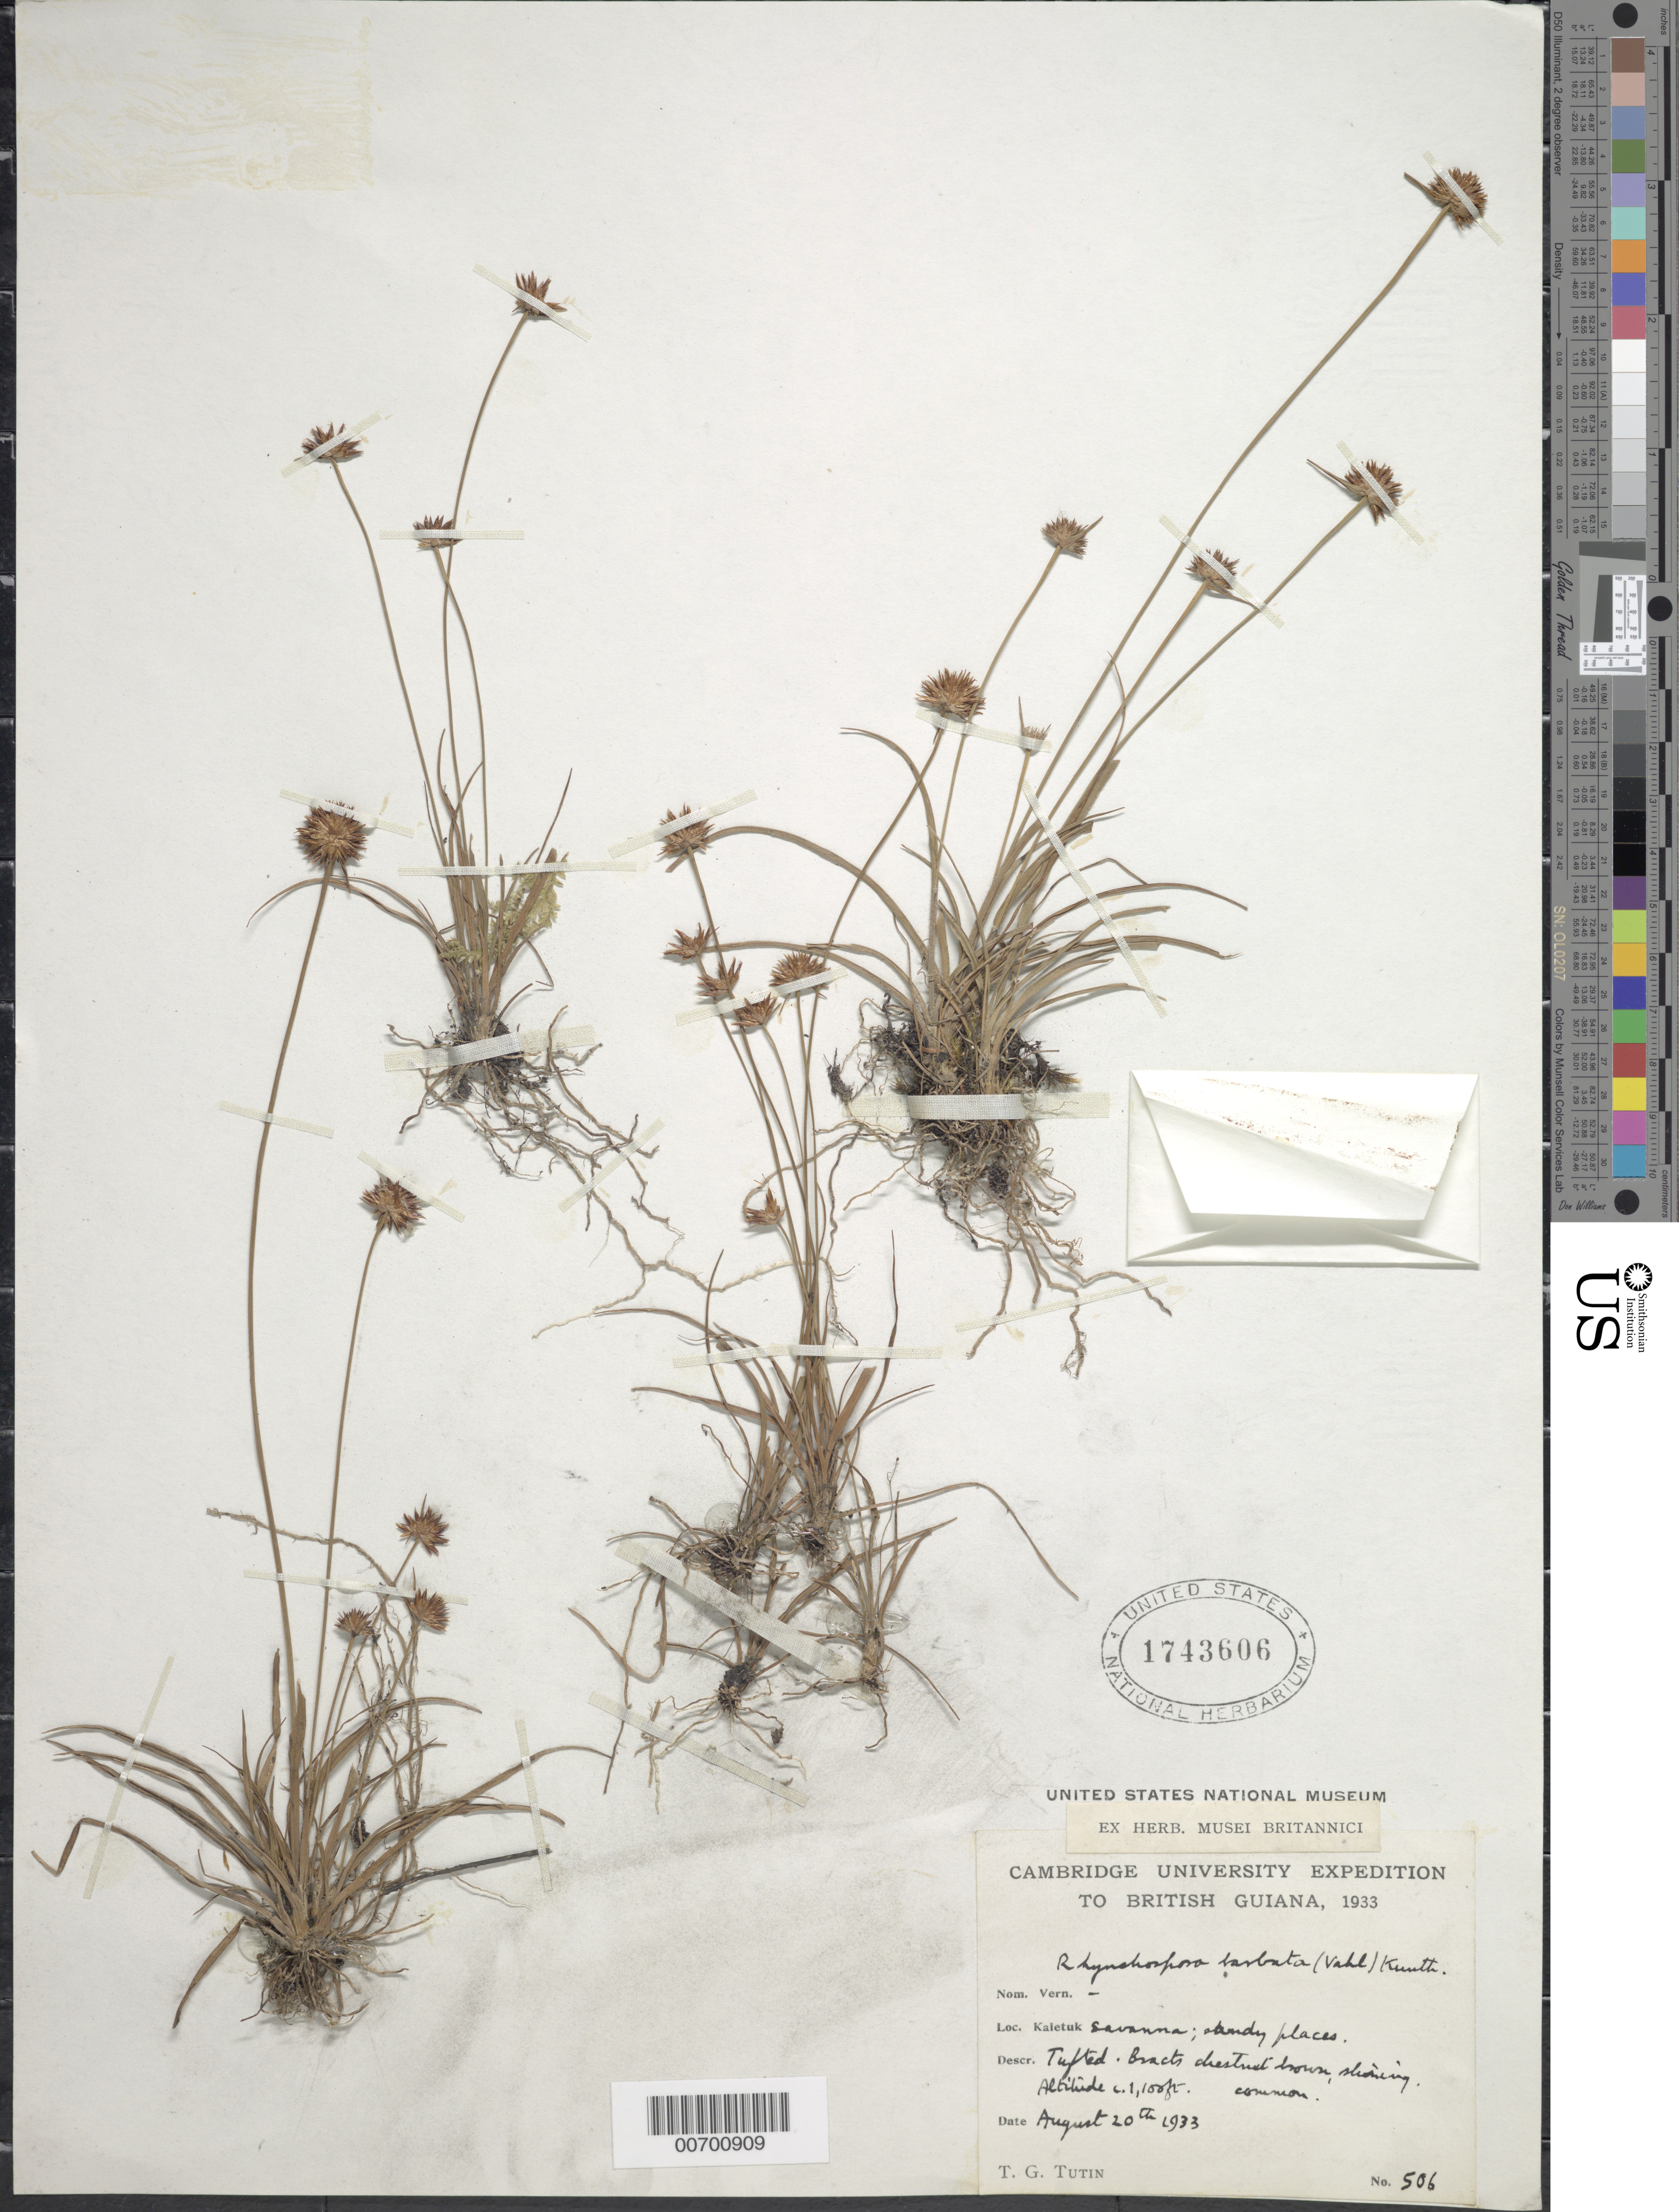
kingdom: Plantae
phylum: Tracheophyta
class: Liliopsida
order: Poales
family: Cyperaceae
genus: Rhynchospora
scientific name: Rhynchospora barbata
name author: (Vahl) Kunth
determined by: Alves, K.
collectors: T. G. Tutin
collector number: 506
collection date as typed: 20-Aug-33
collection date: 1933-08-20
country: Guyana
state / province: Potaro-Siparuni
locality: Kaieteur Falls, Potaro R.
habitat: Savanna shady places, shining?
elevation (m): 305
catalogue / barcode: US 1743606